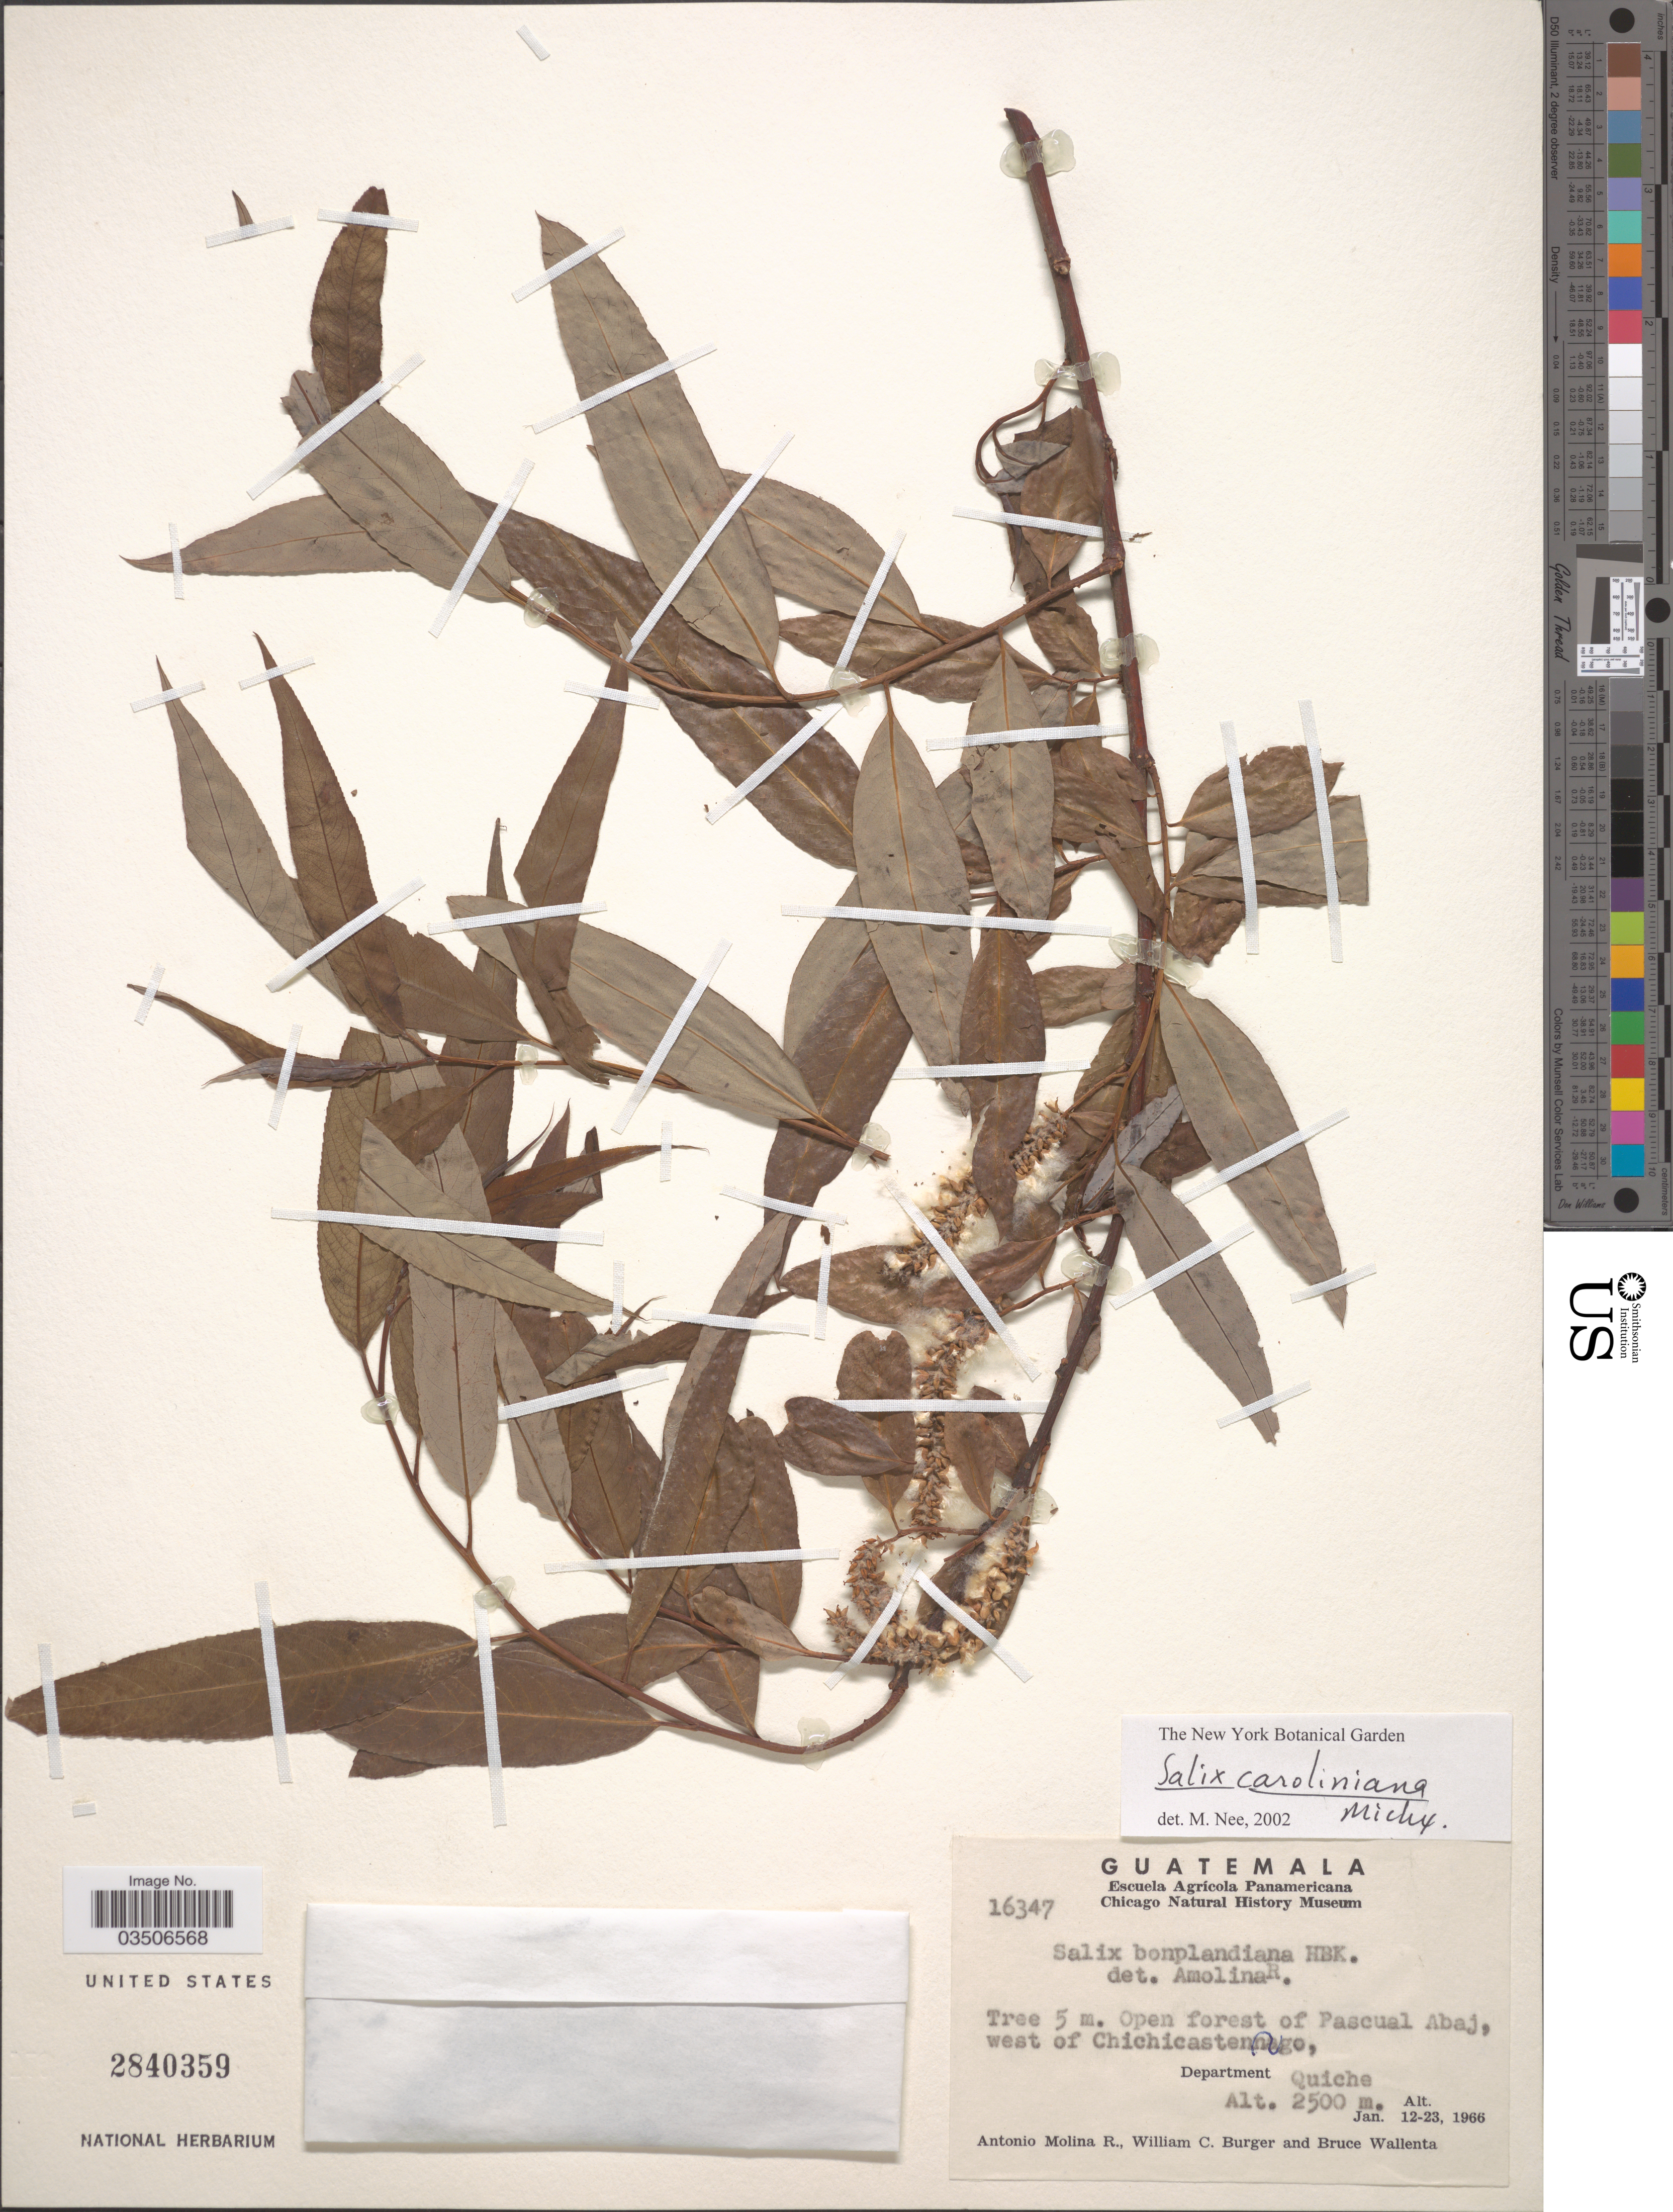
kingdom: Plantae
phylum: Tracheophyta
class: Magnoliopsida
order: Malpighiales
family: Salicaceae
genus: Salix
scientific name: Salix caroliniana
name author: Michx.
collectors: A. Molina R., W. Burger & B. Wallenta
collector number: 16347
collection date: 1966-01-12/1966-01-23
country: Guatemala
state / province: El Quiché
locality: Open forest of Pascual Abaj, west of Chichicastenango, Department Quiche.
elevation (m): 2500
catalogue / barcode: US 2840359